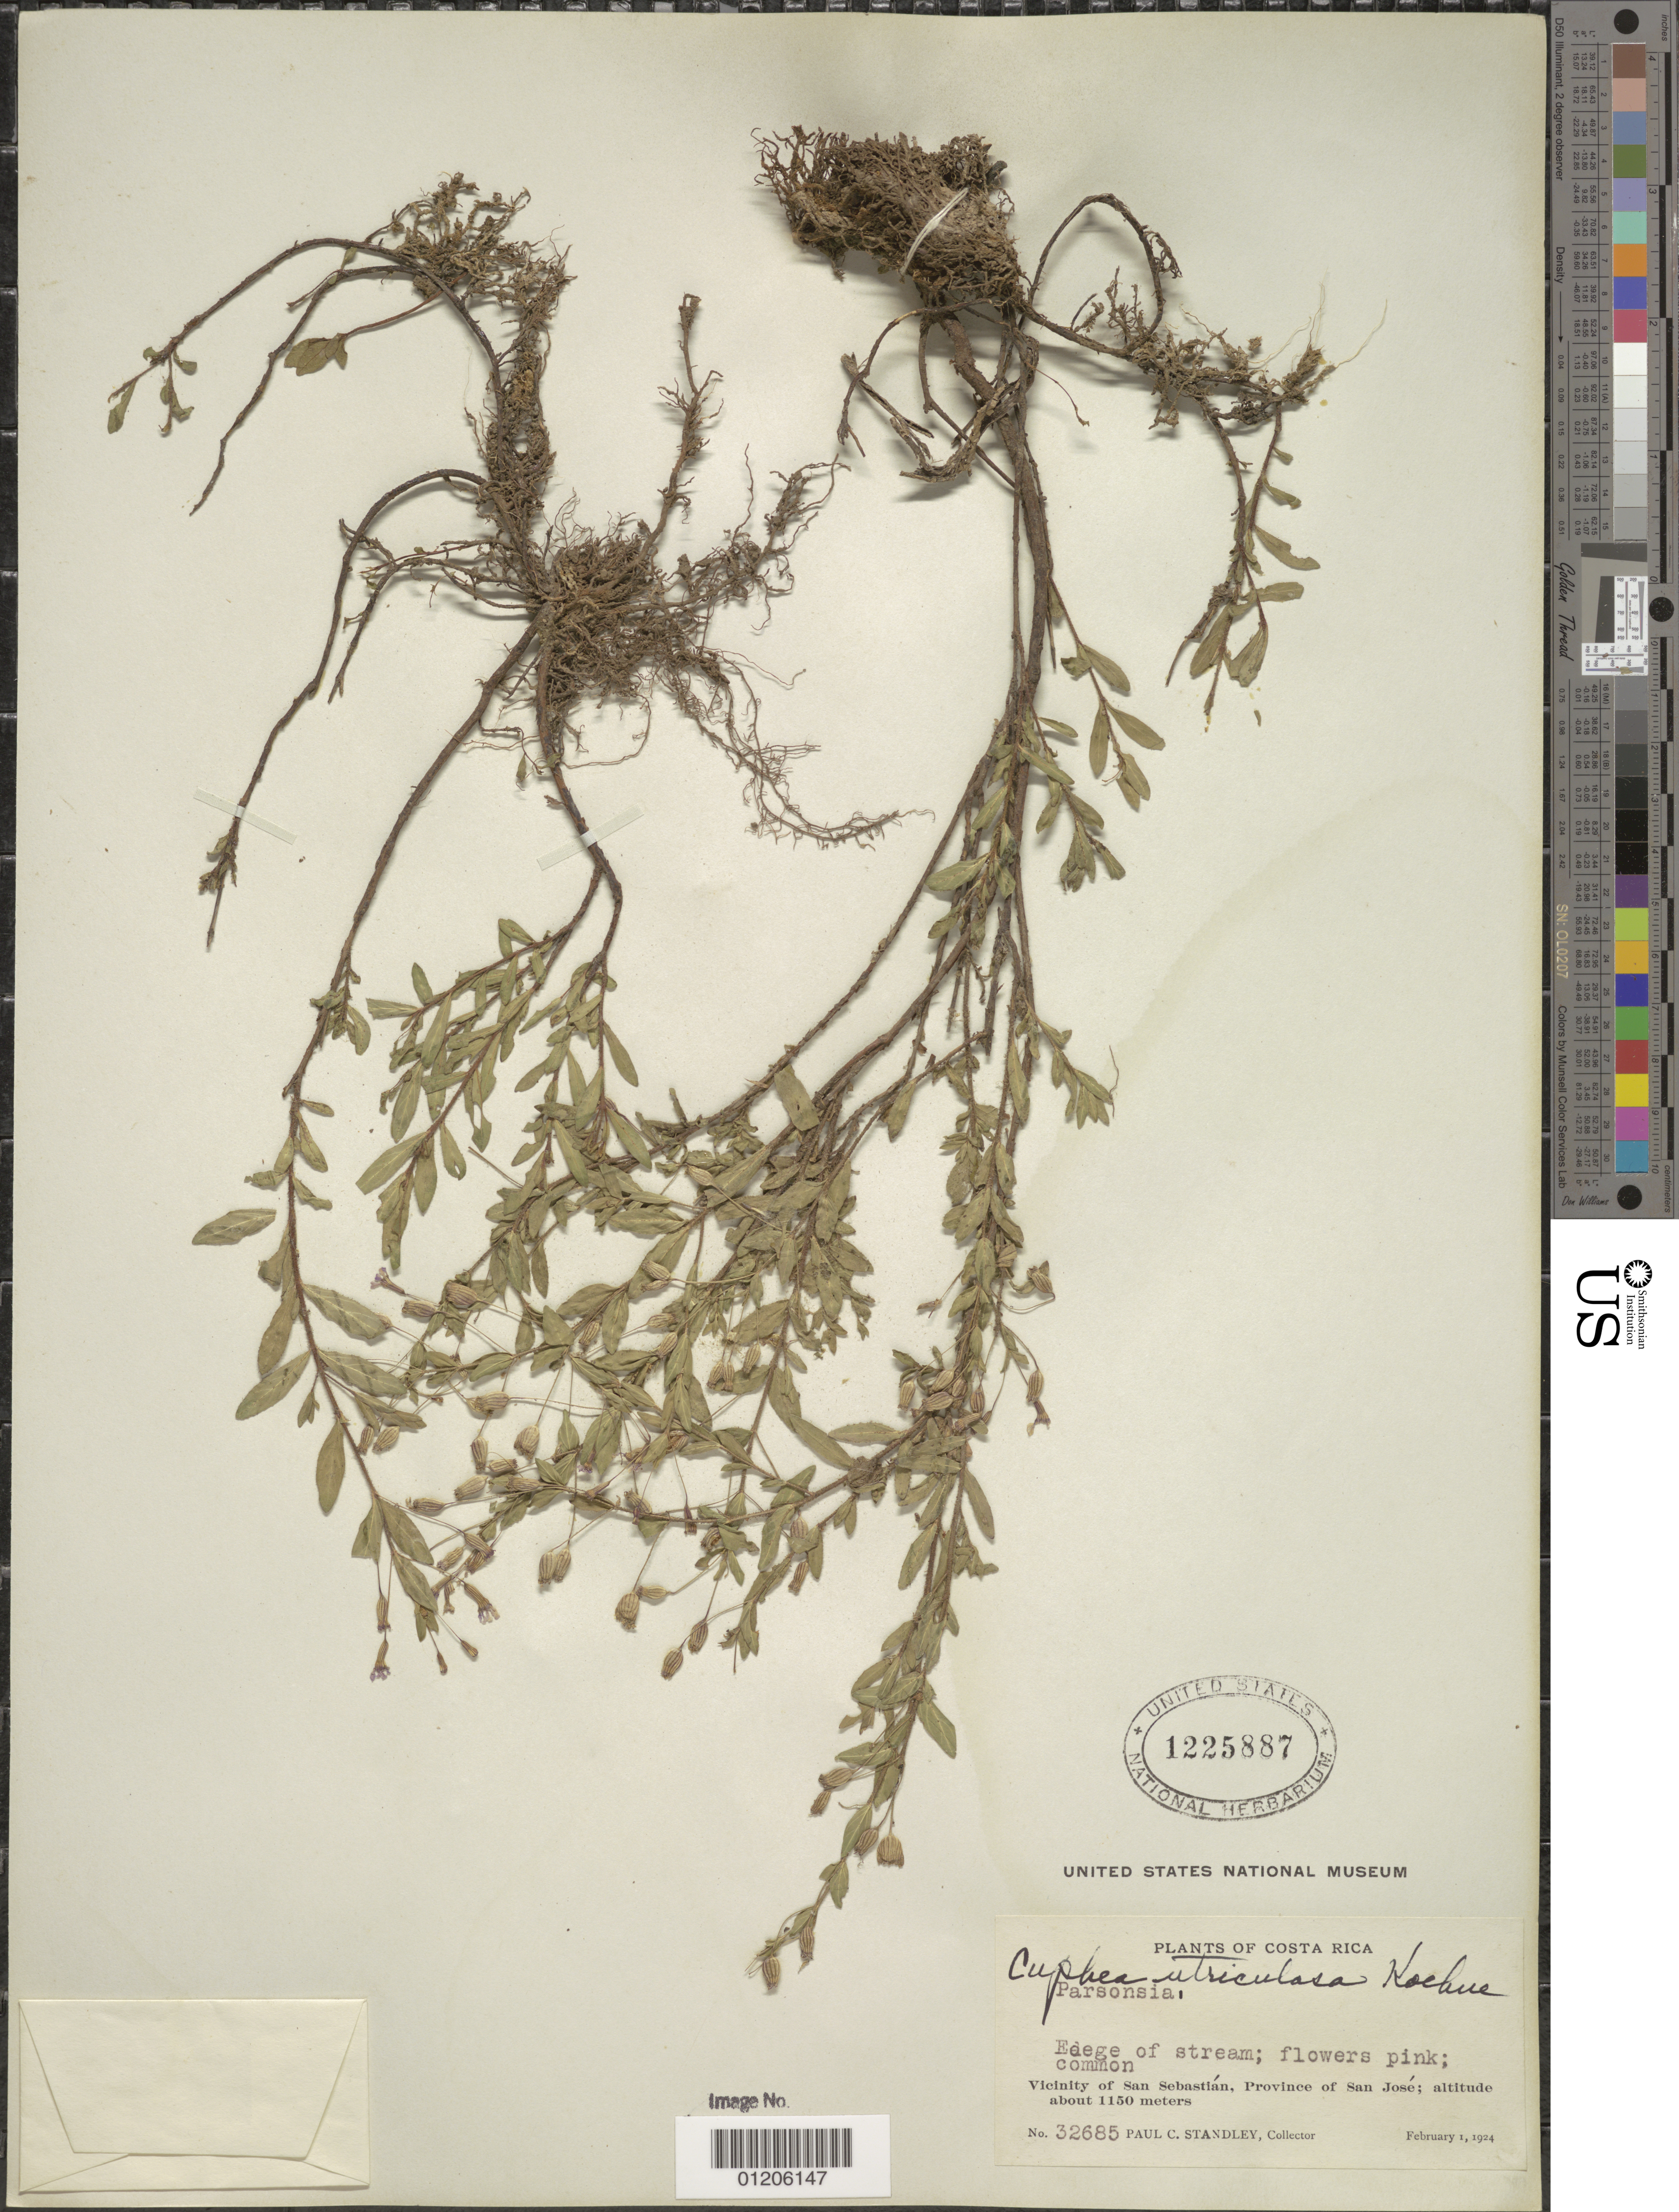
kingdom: Plantae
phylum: Tracheophyta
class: Magnoliopsida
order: Myrtales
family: Lythraceae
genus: Cuphea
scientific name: Cuphea utriculosa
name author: Koehne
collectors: P. C. Standley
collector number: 32685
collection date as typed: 01 Feb 1924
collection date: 1924-02-01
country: Costa Rica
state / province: San José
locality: Vicinity of San Sebastian.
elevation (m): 1150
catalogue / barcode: US 1225887